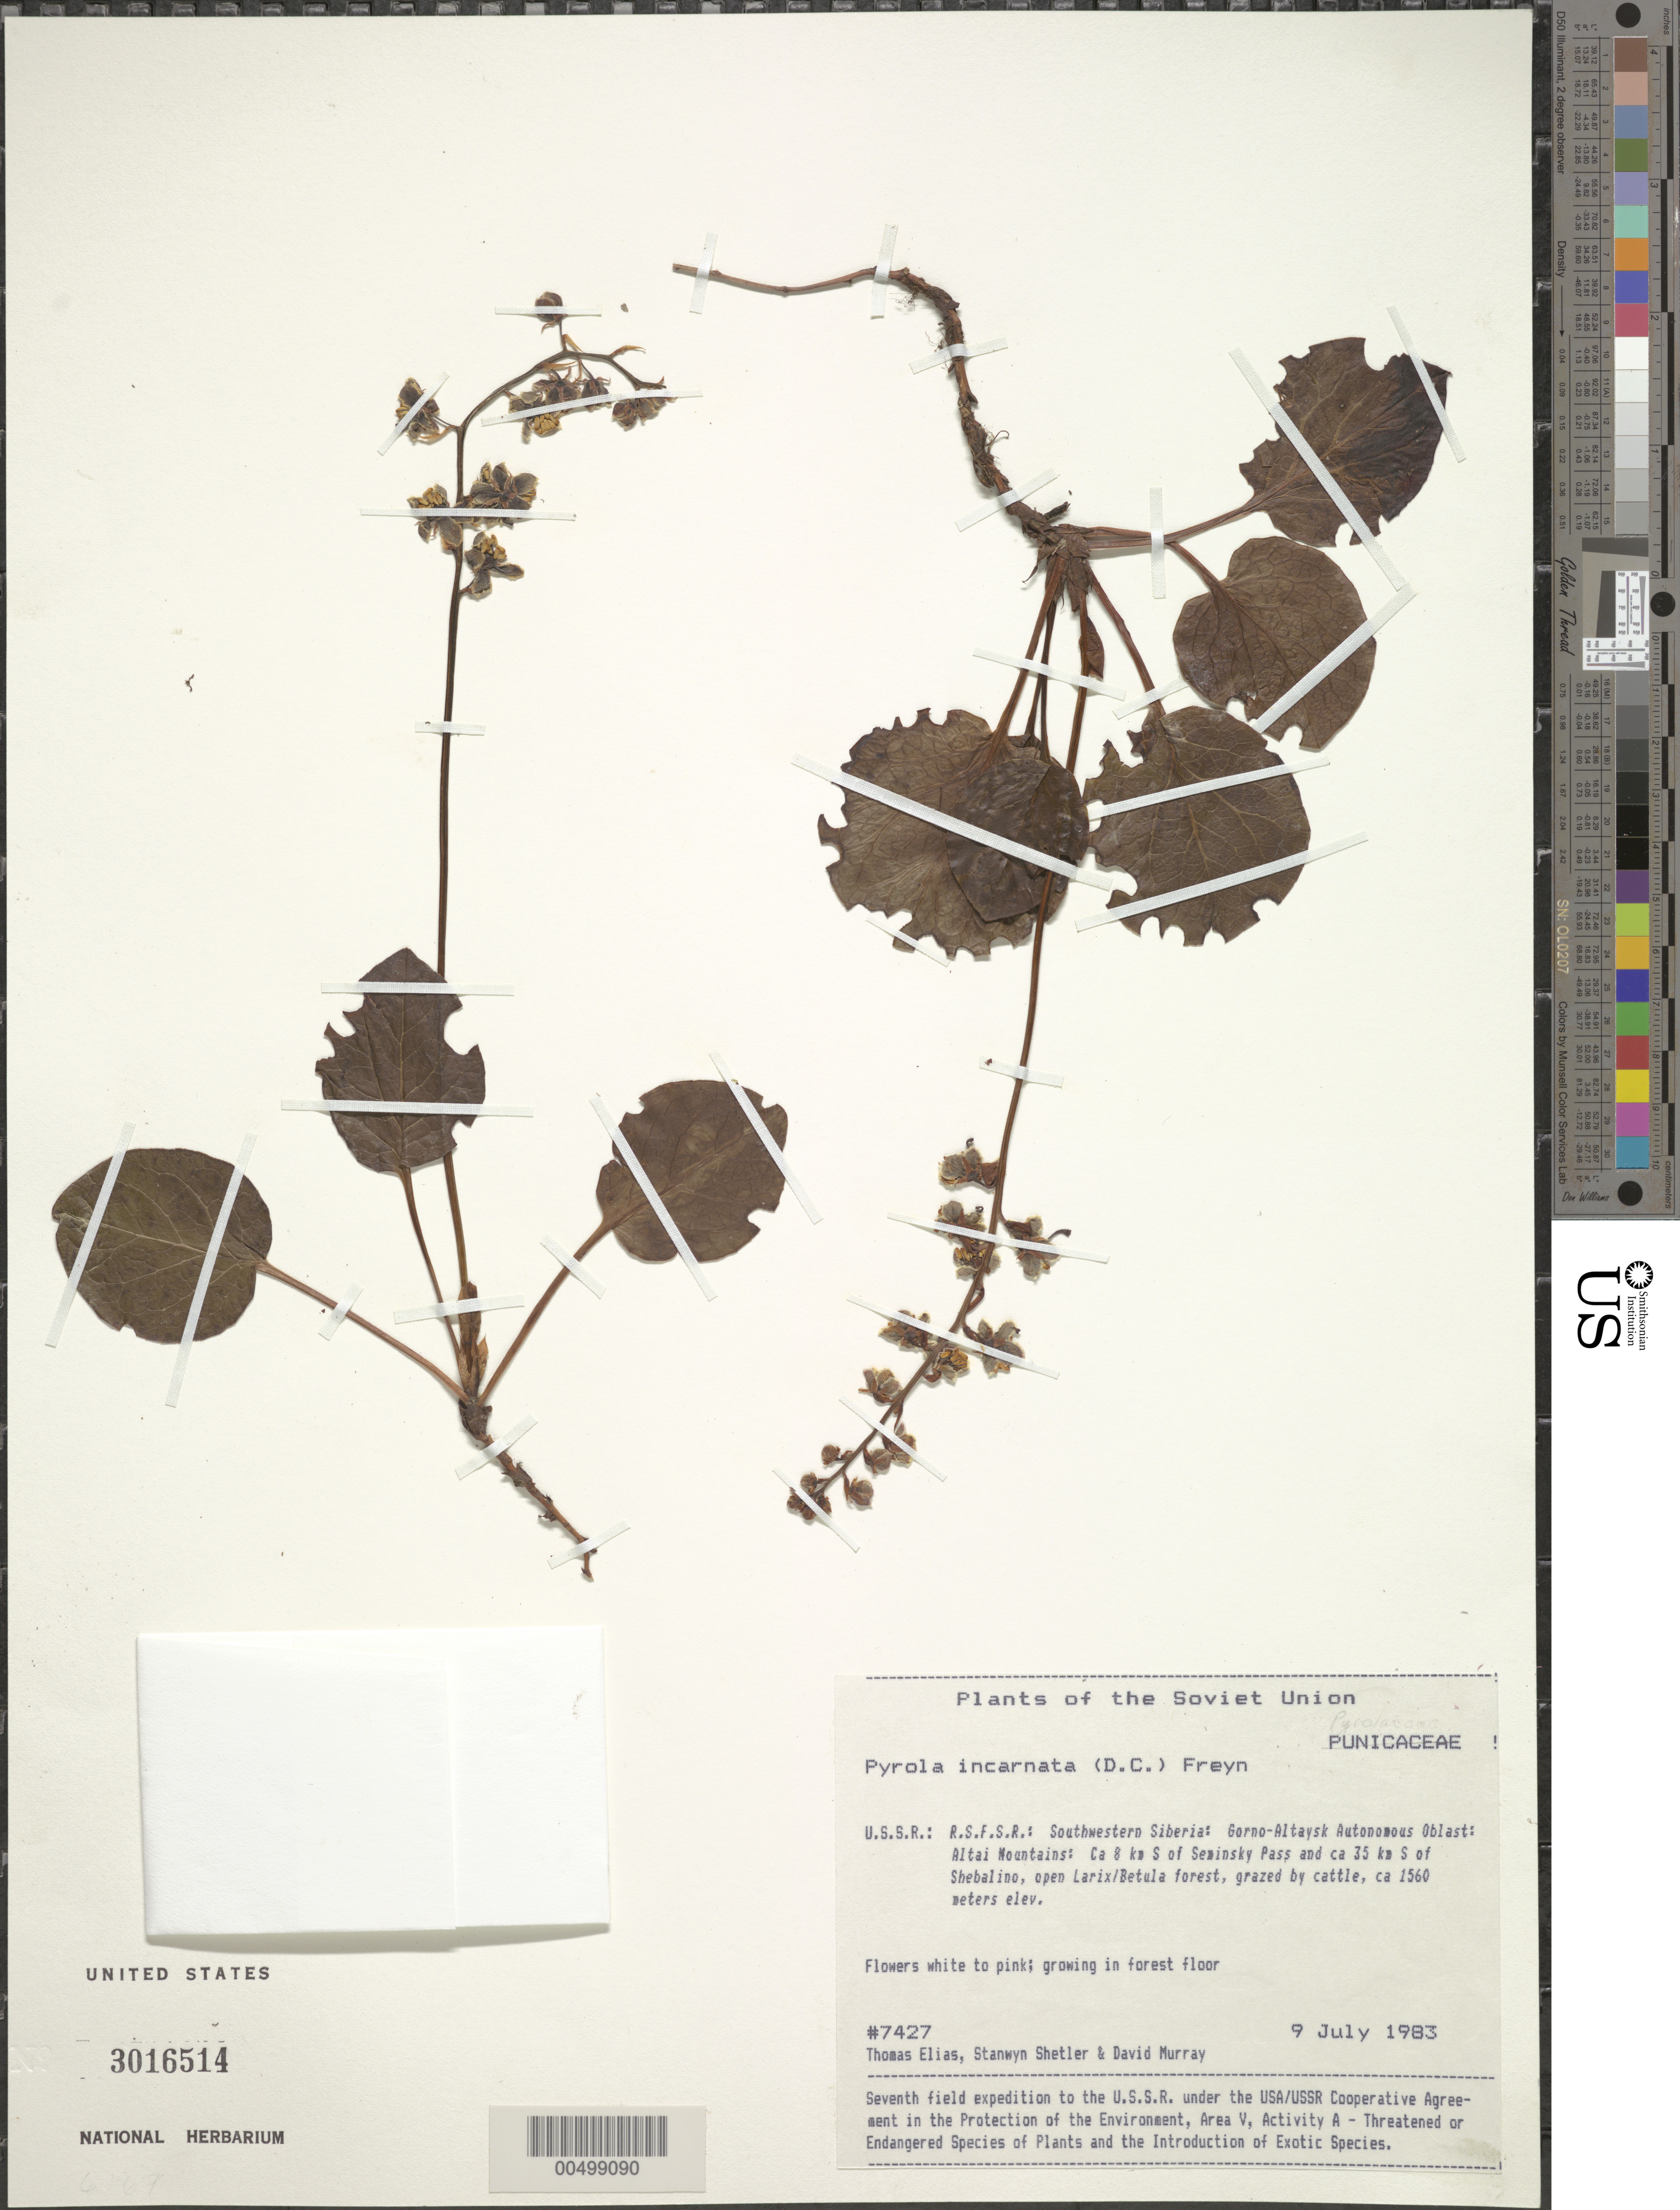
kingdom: Plantae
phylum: Tracheophyta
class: Magnoliopsida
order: Ericales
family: Ericaceae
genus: Pyrola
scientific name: Pyrola incarnata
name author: (DC.) Freyn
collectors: T. Elias, S. Shetler & D. F. Murray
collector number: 7427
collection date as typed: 09 Jul 1983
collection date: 1983-07-09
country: Russian Federation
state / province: Altai Republic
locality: Altai Mountains, ca. 8 km S of Seminsky Pass and ca. 35 km S of Shebalino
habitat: open Larix/Betula forest, grazed by cattle; growing in forest floor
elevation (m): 1560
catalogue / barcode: US 3016514